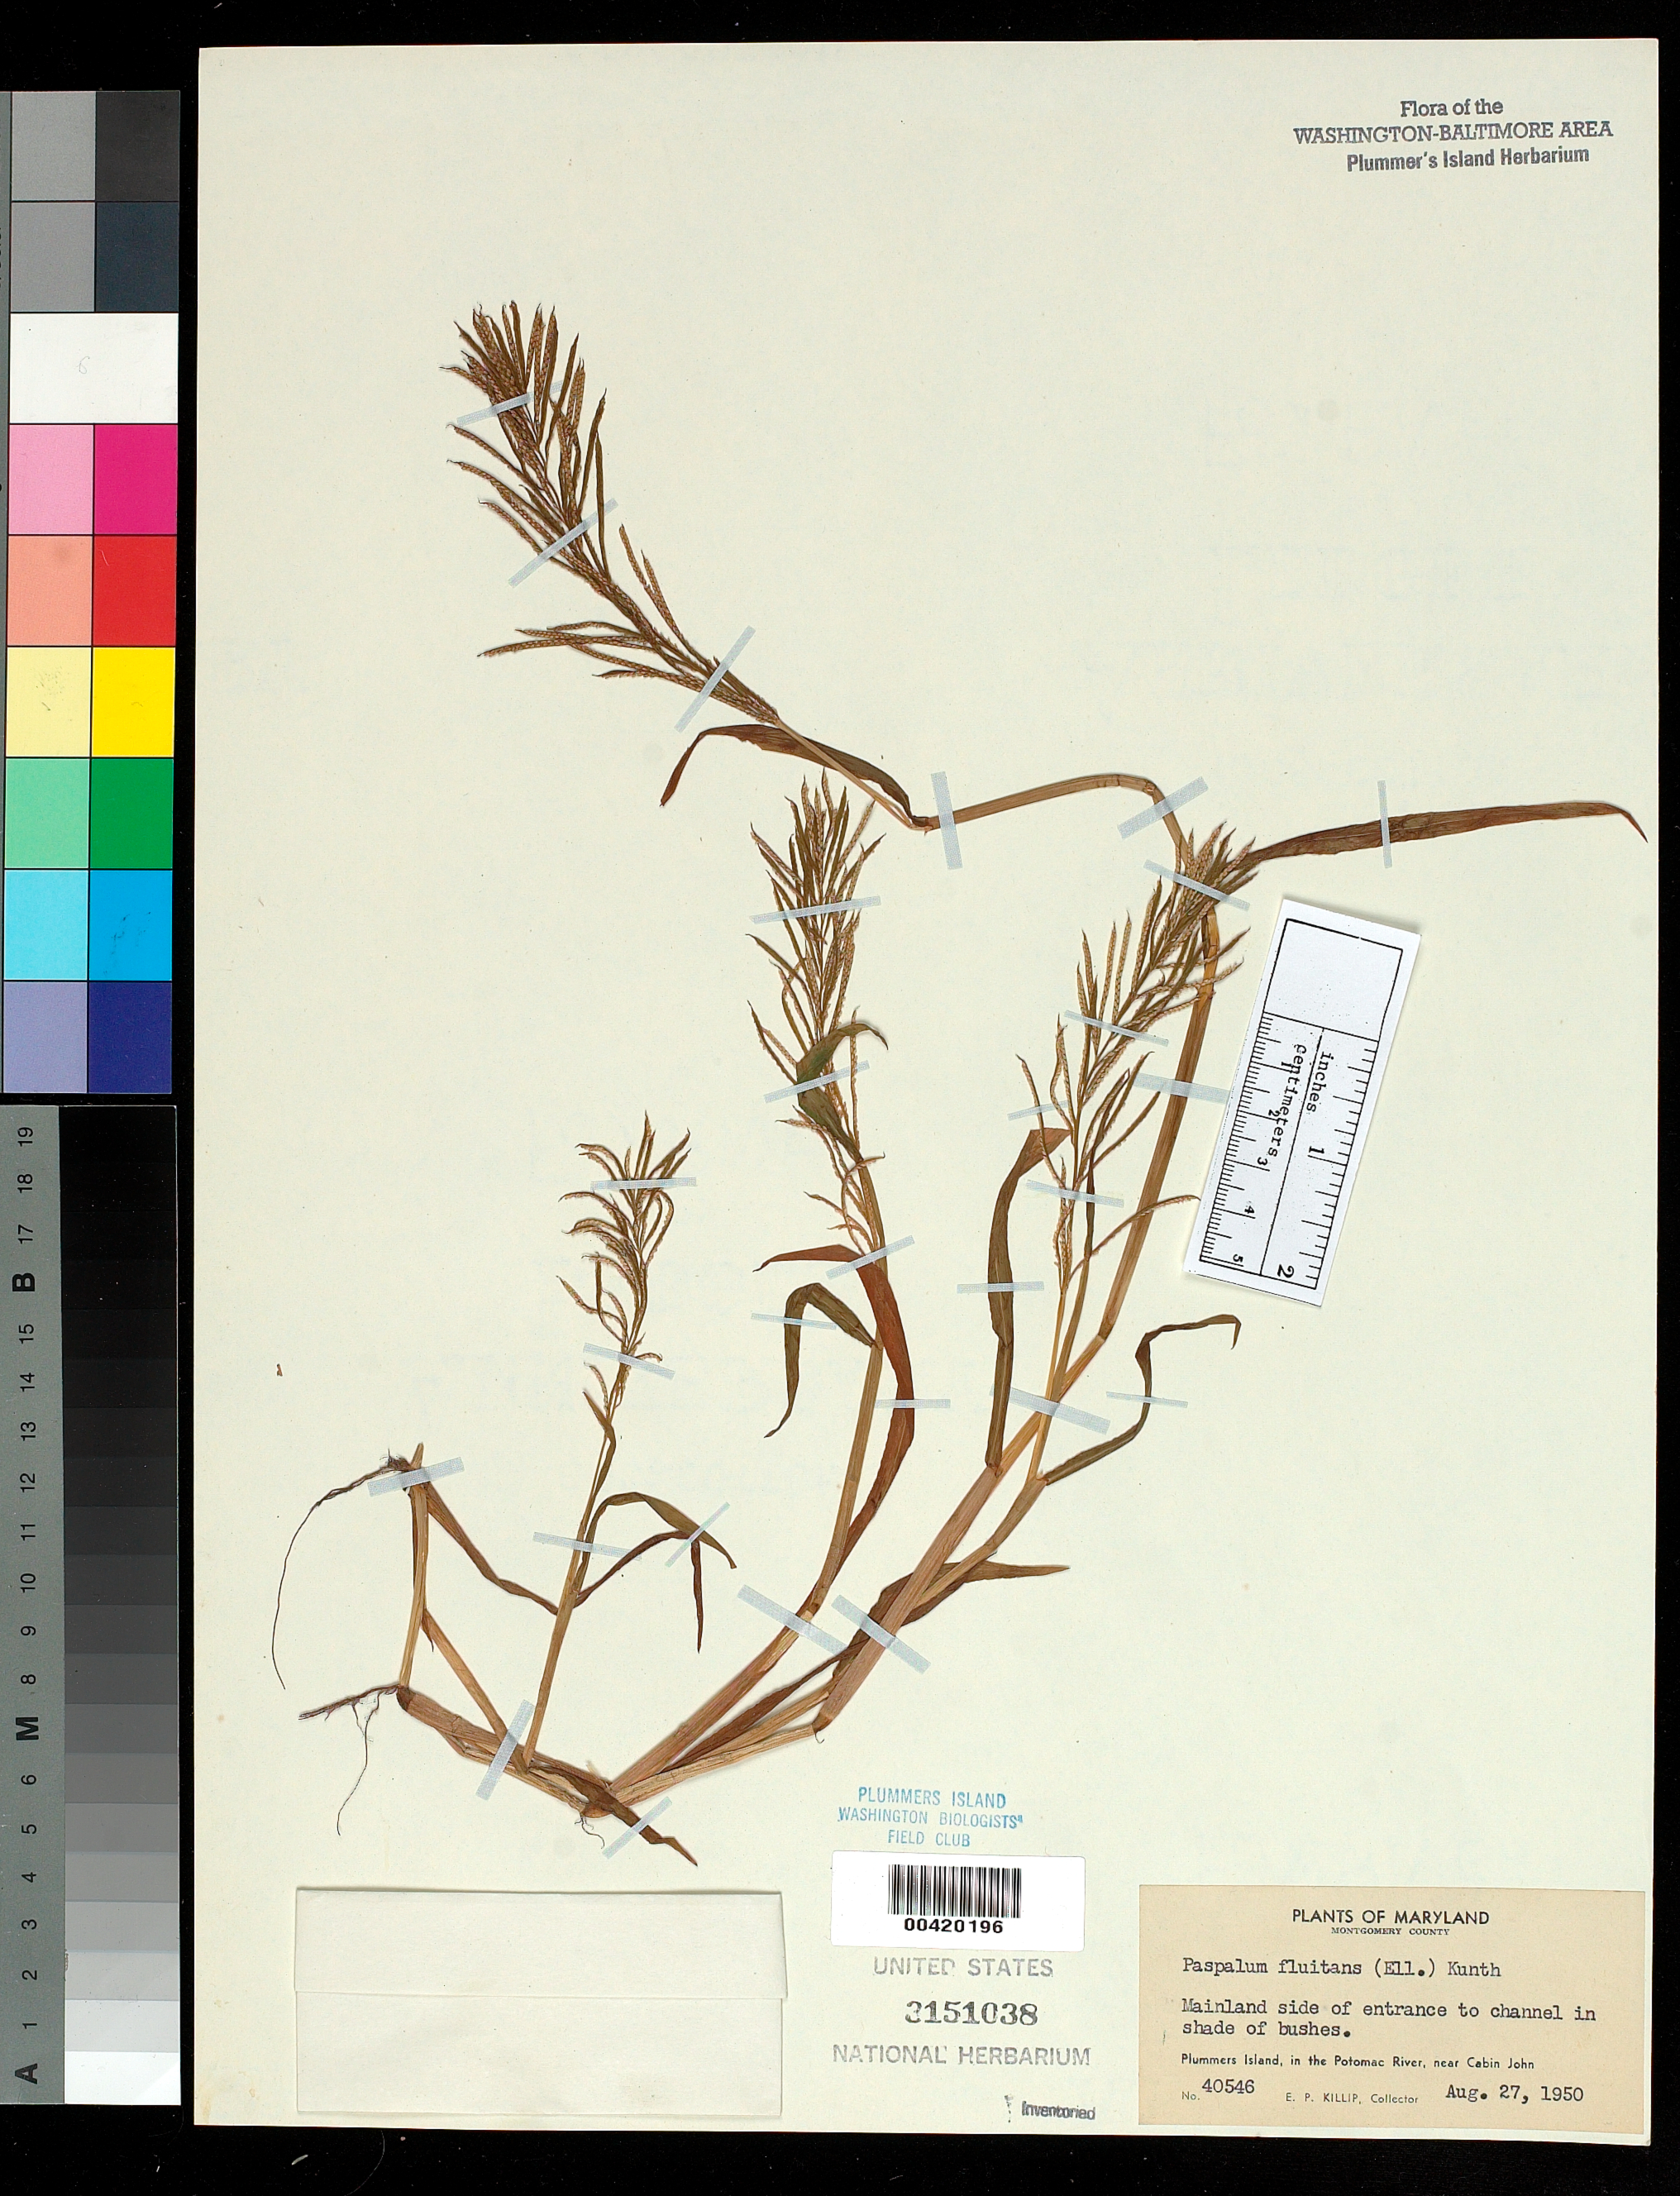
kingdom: Plantae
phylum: Tracheophyta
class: Liliopsida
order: Poales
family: Poaceae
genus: Paspalum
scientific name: Paspalum fluitans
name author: (Elliott) Kunth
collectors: E. P. Killip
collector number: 40546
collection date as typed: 27 Aug 1950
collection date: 1950-08-27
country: United States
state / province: Maryland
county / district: Montgomery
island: Plummers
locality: Plummer's Island; entrance to Channel C. & O. Canal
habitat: In shade of bushes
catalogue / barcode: US 3151038